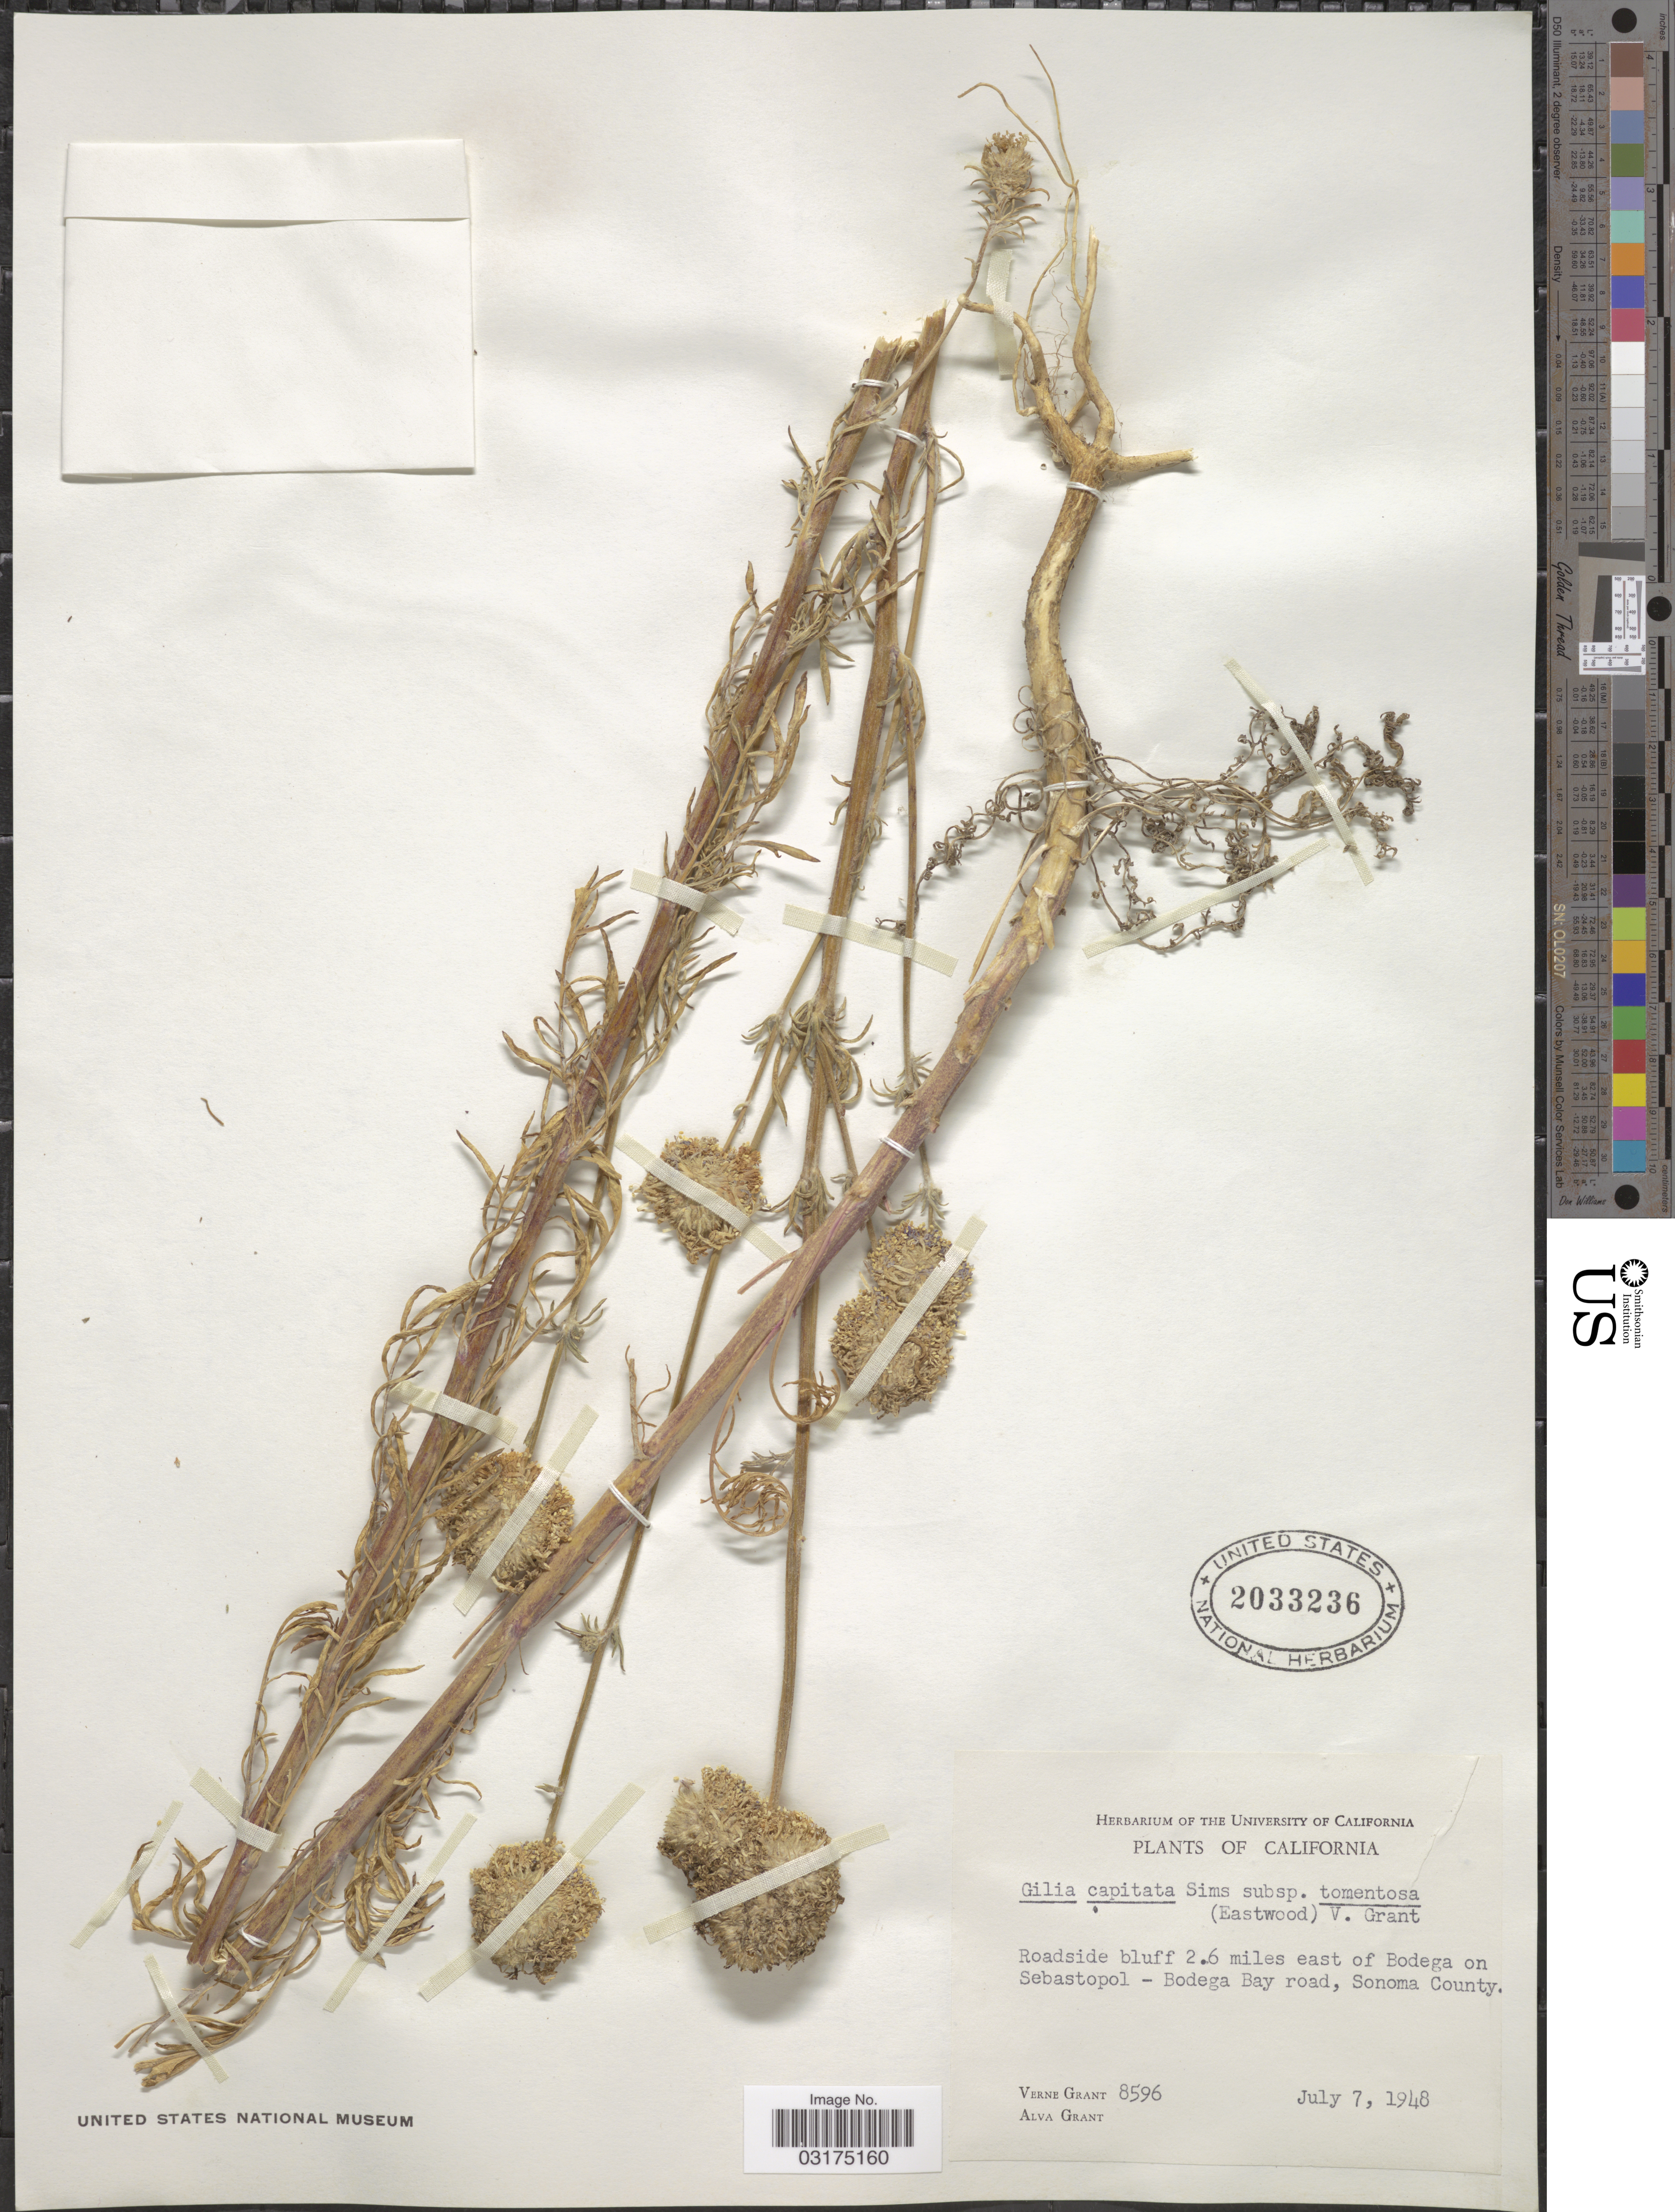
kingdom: Plantae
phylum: Tracheophyta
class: Magnoliopsida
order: Ericales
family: Polemoniaceae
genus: Gilia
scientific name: Gilia capitata subsp. tomentosa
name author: V.E. Grant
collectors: V. Grant & A. Grant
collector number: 8596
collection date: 1948-07-07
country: United States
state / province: California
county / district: Sonoma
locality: Roadside bluff 2.6 miles east of Bodega on Sebastapol - Bodega Bay road, Sonoma County.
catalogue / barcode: US 2033236